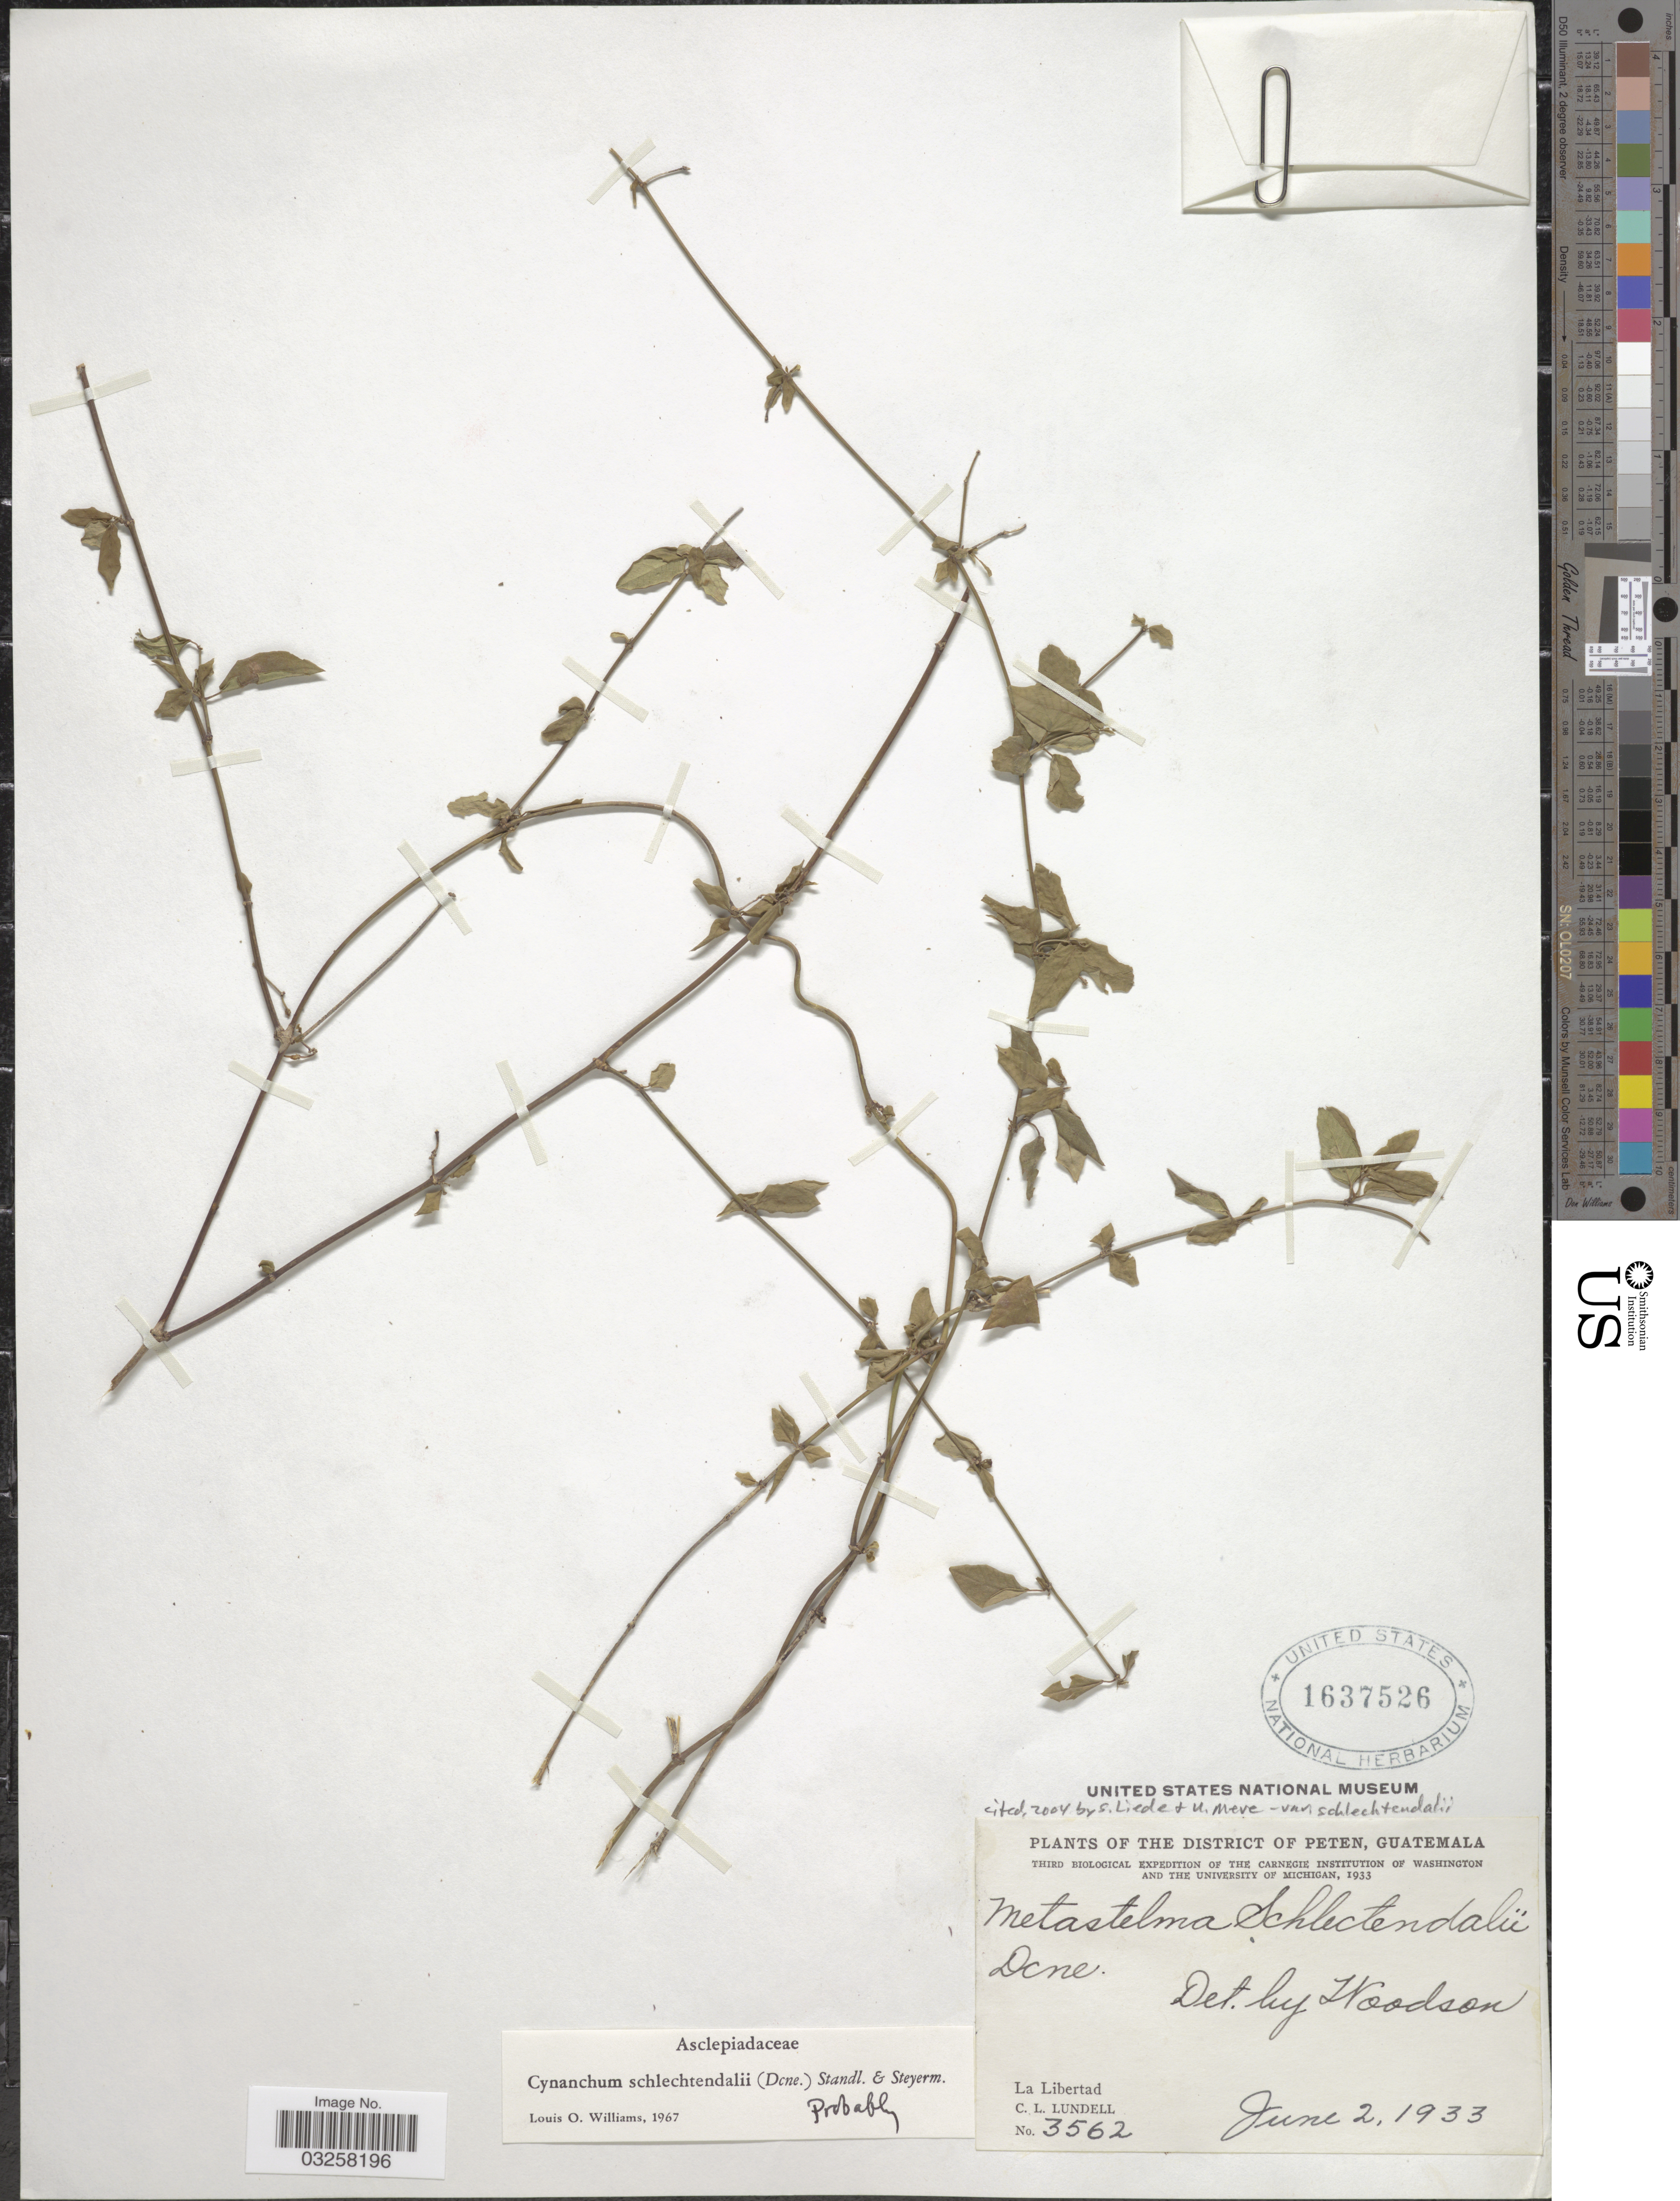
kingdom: Plantae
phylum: Tracheophyta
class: Magnoliopsida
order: Gentianales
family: Apocynaceae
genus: Metastelma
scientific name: Metastelma schlechtendalii var. schlechtendalii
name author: Decne.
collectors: C. L. Lundell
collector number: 3562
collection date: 1933-06-02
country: Guatemala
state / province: El Petén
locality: The District of Peten, La Libertad.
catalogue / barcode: US 1637526